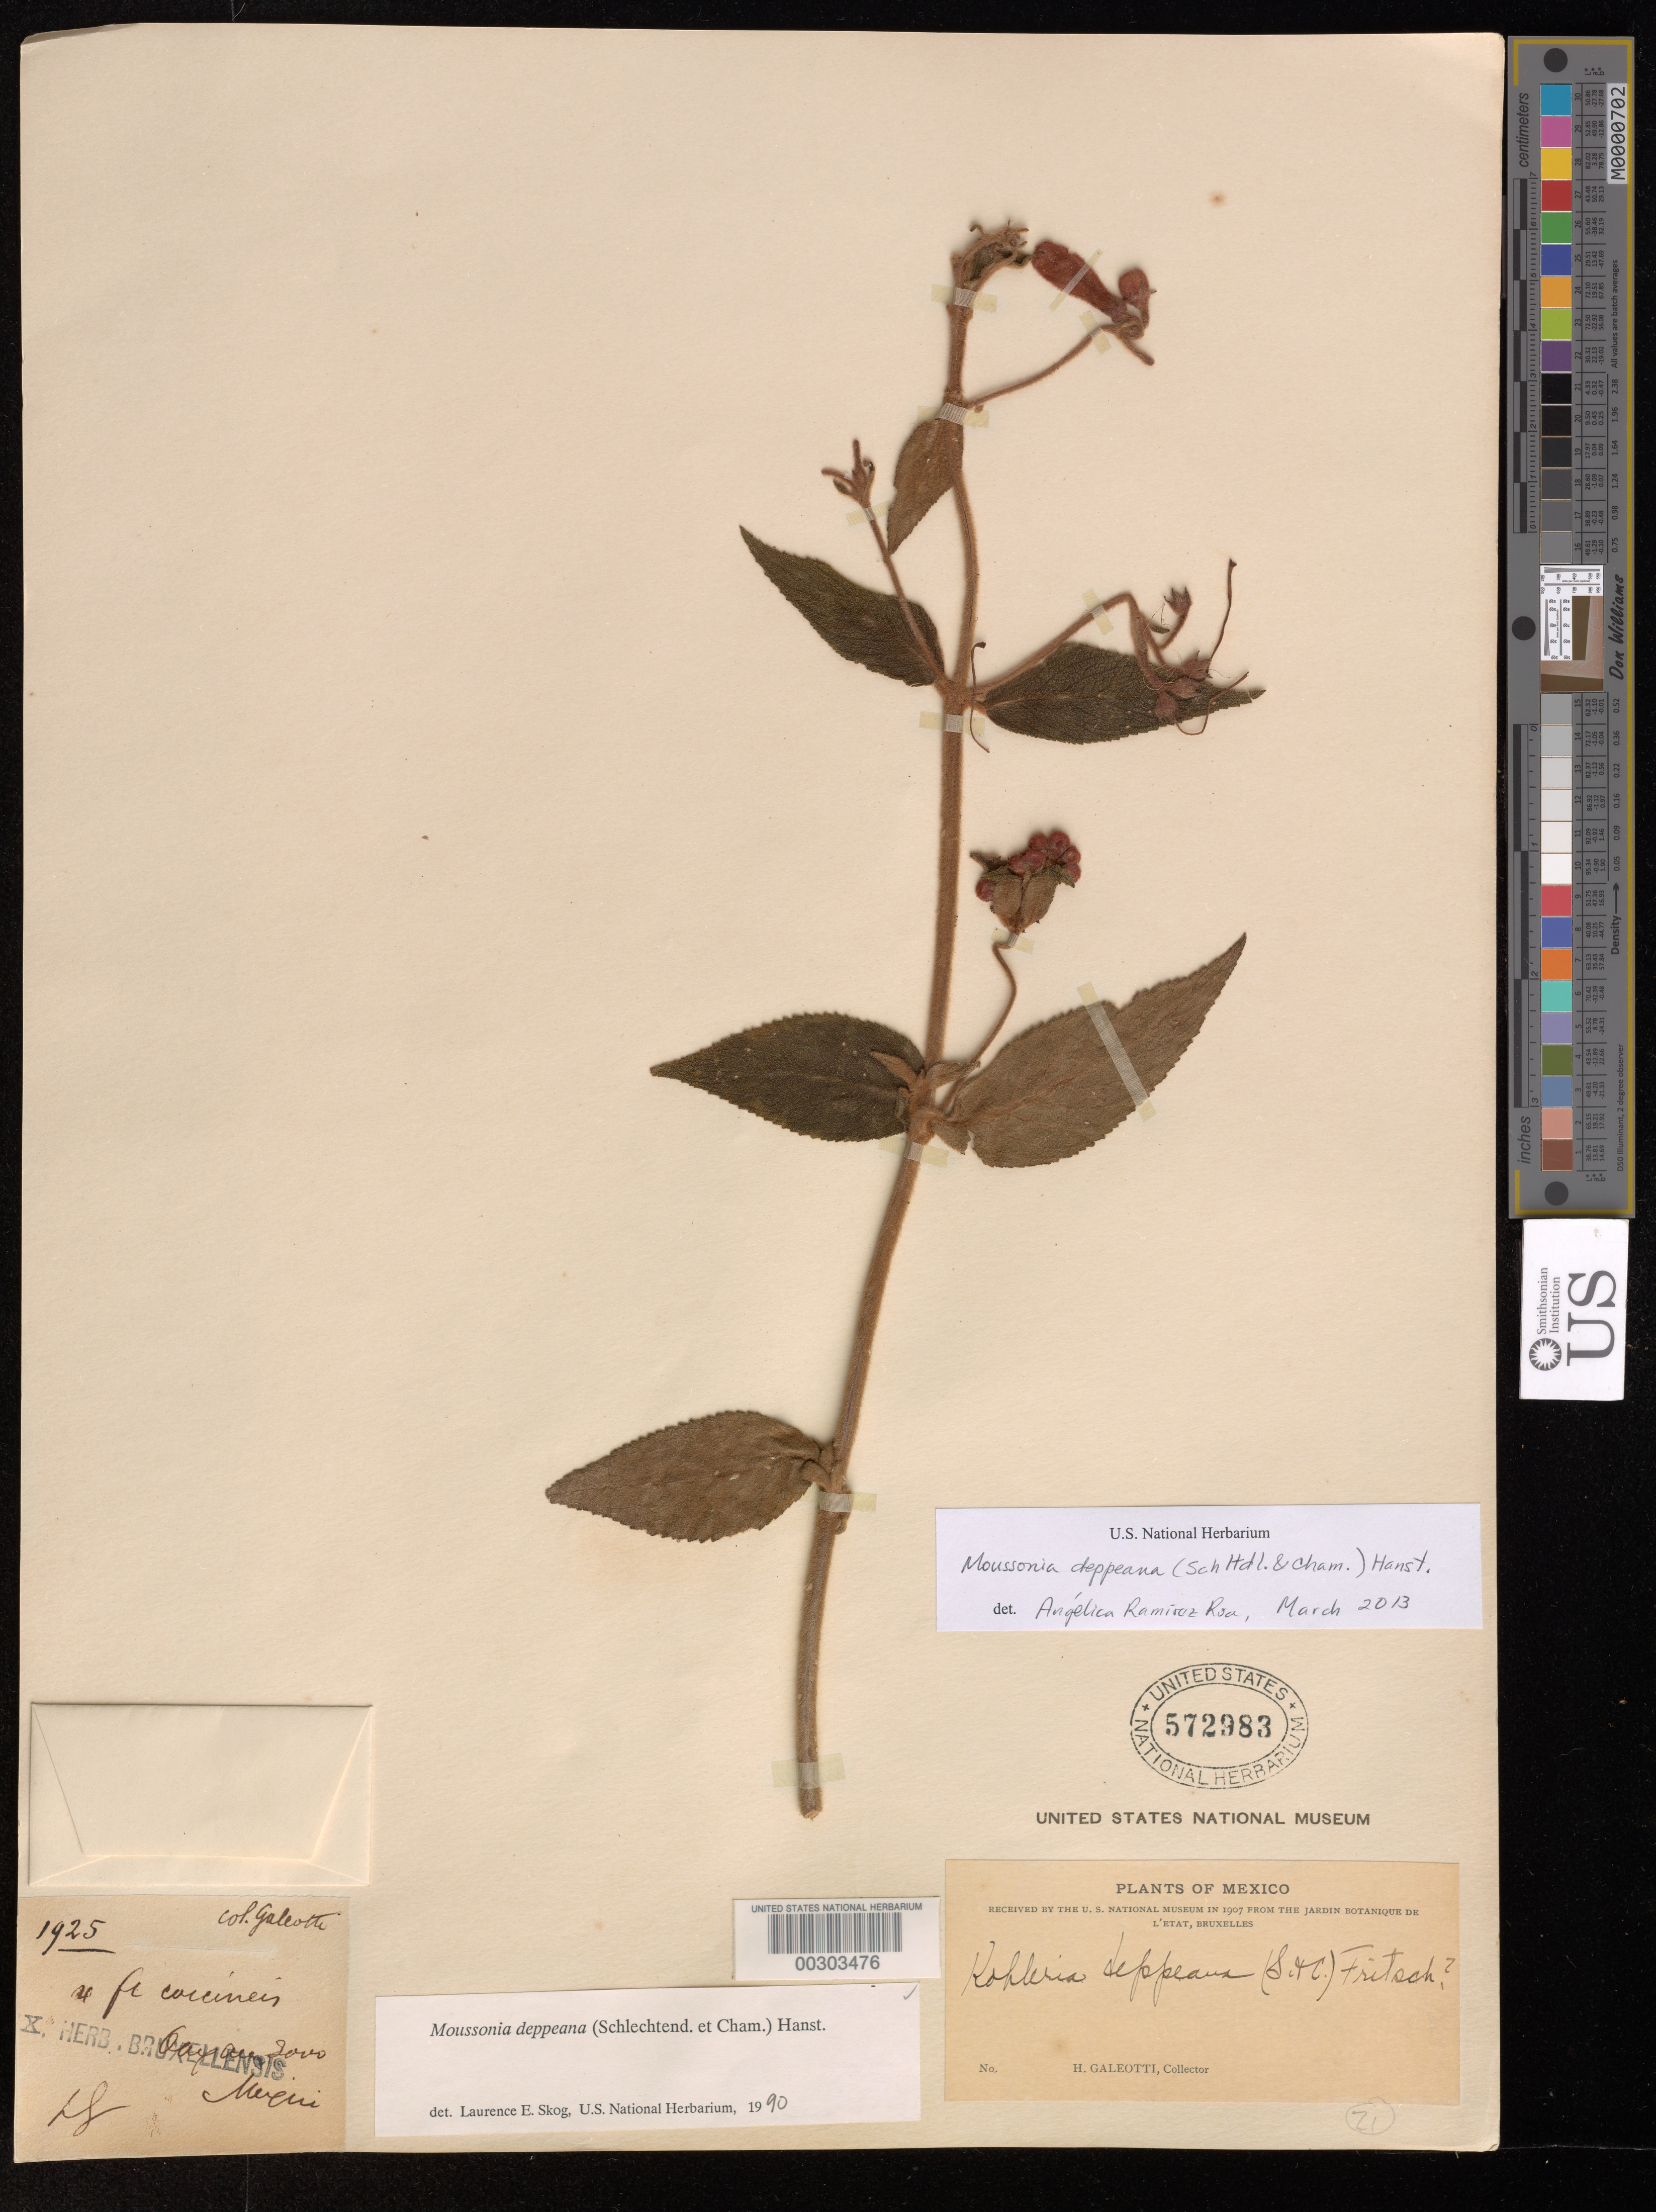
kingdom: Plantae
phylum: Tracheophyta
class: Magnoliopsida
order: Lamiales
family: Gesneriaceae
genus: Moussonia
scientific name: Moussonia deppeana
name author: (Schltdl. & Cham.) Klotzsch ex Hanst.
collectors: H. G. Galeotti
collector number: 1925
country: Mexico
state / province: Oaxaca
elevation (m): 610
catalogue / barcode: US 572983